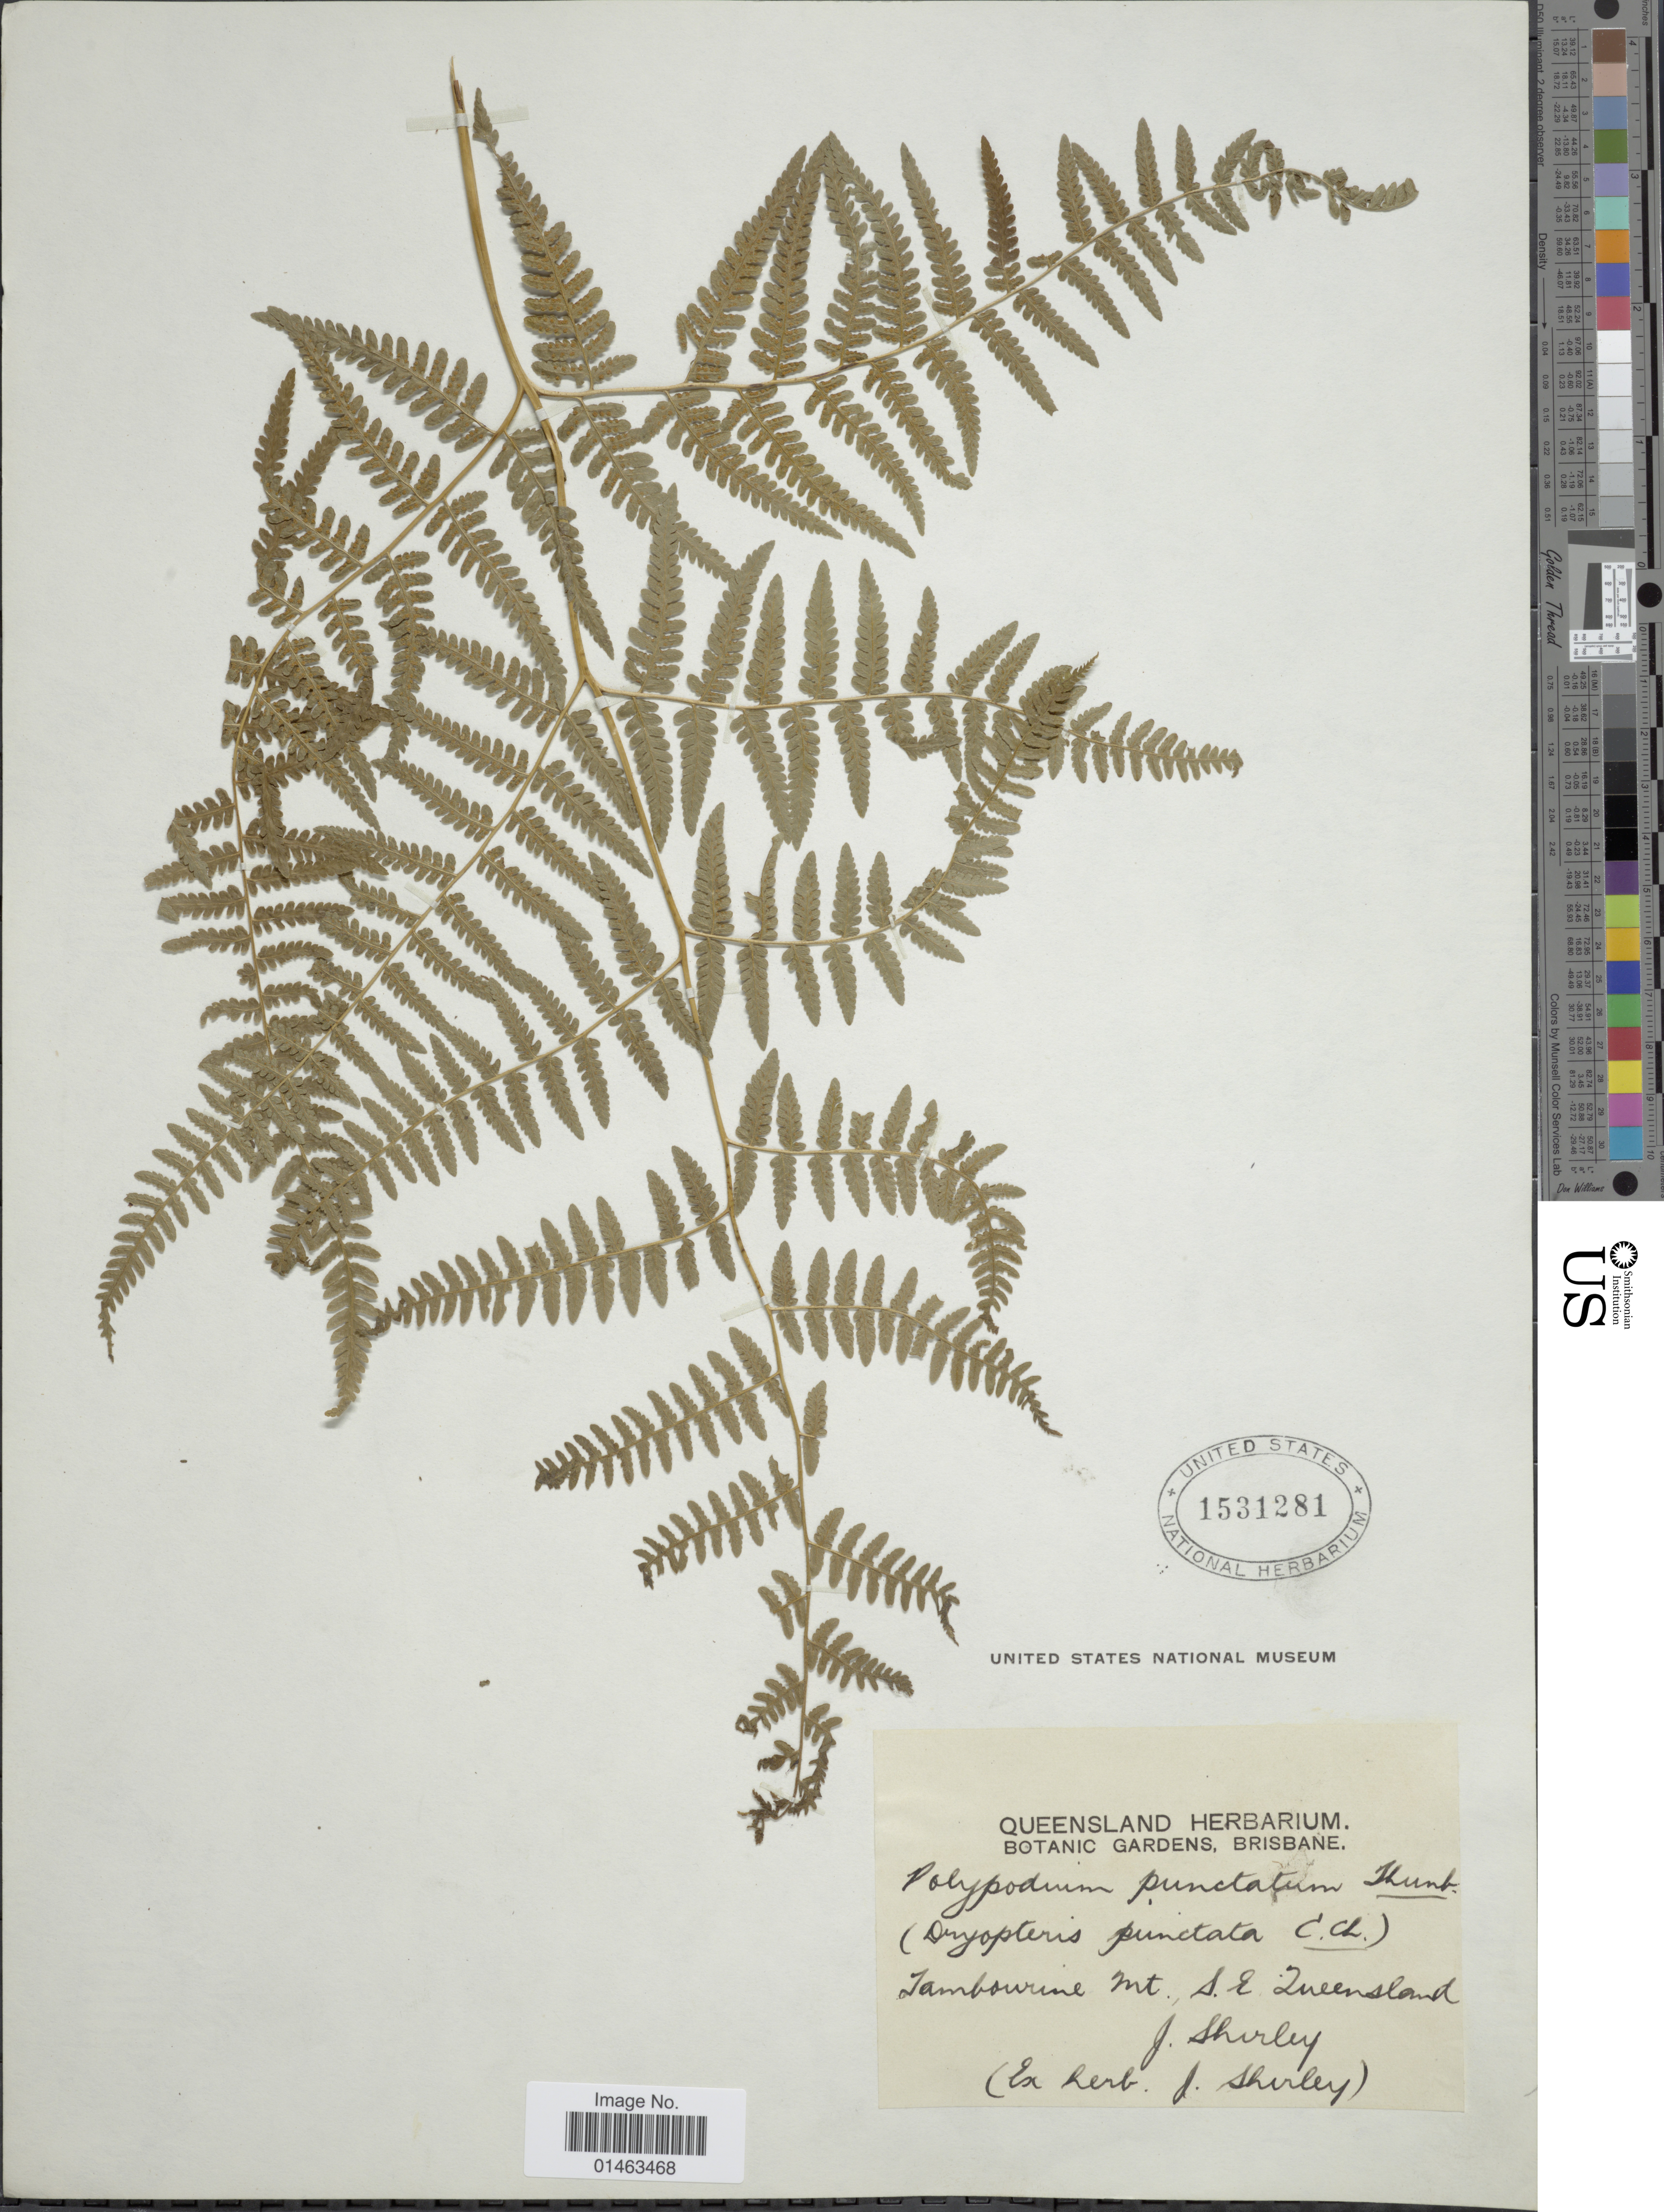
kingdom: Plantae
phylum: Tracheophyta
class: Polypodiopsida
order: Polypodiales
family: Dennstaedtiaceae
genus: Hypolepis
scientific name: Hypolepis punctata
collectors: J. Shirley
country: Australia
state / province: Queensland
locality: Brisbane, Tamborine Mt. S.E. Queensland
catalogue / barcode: US 1531281